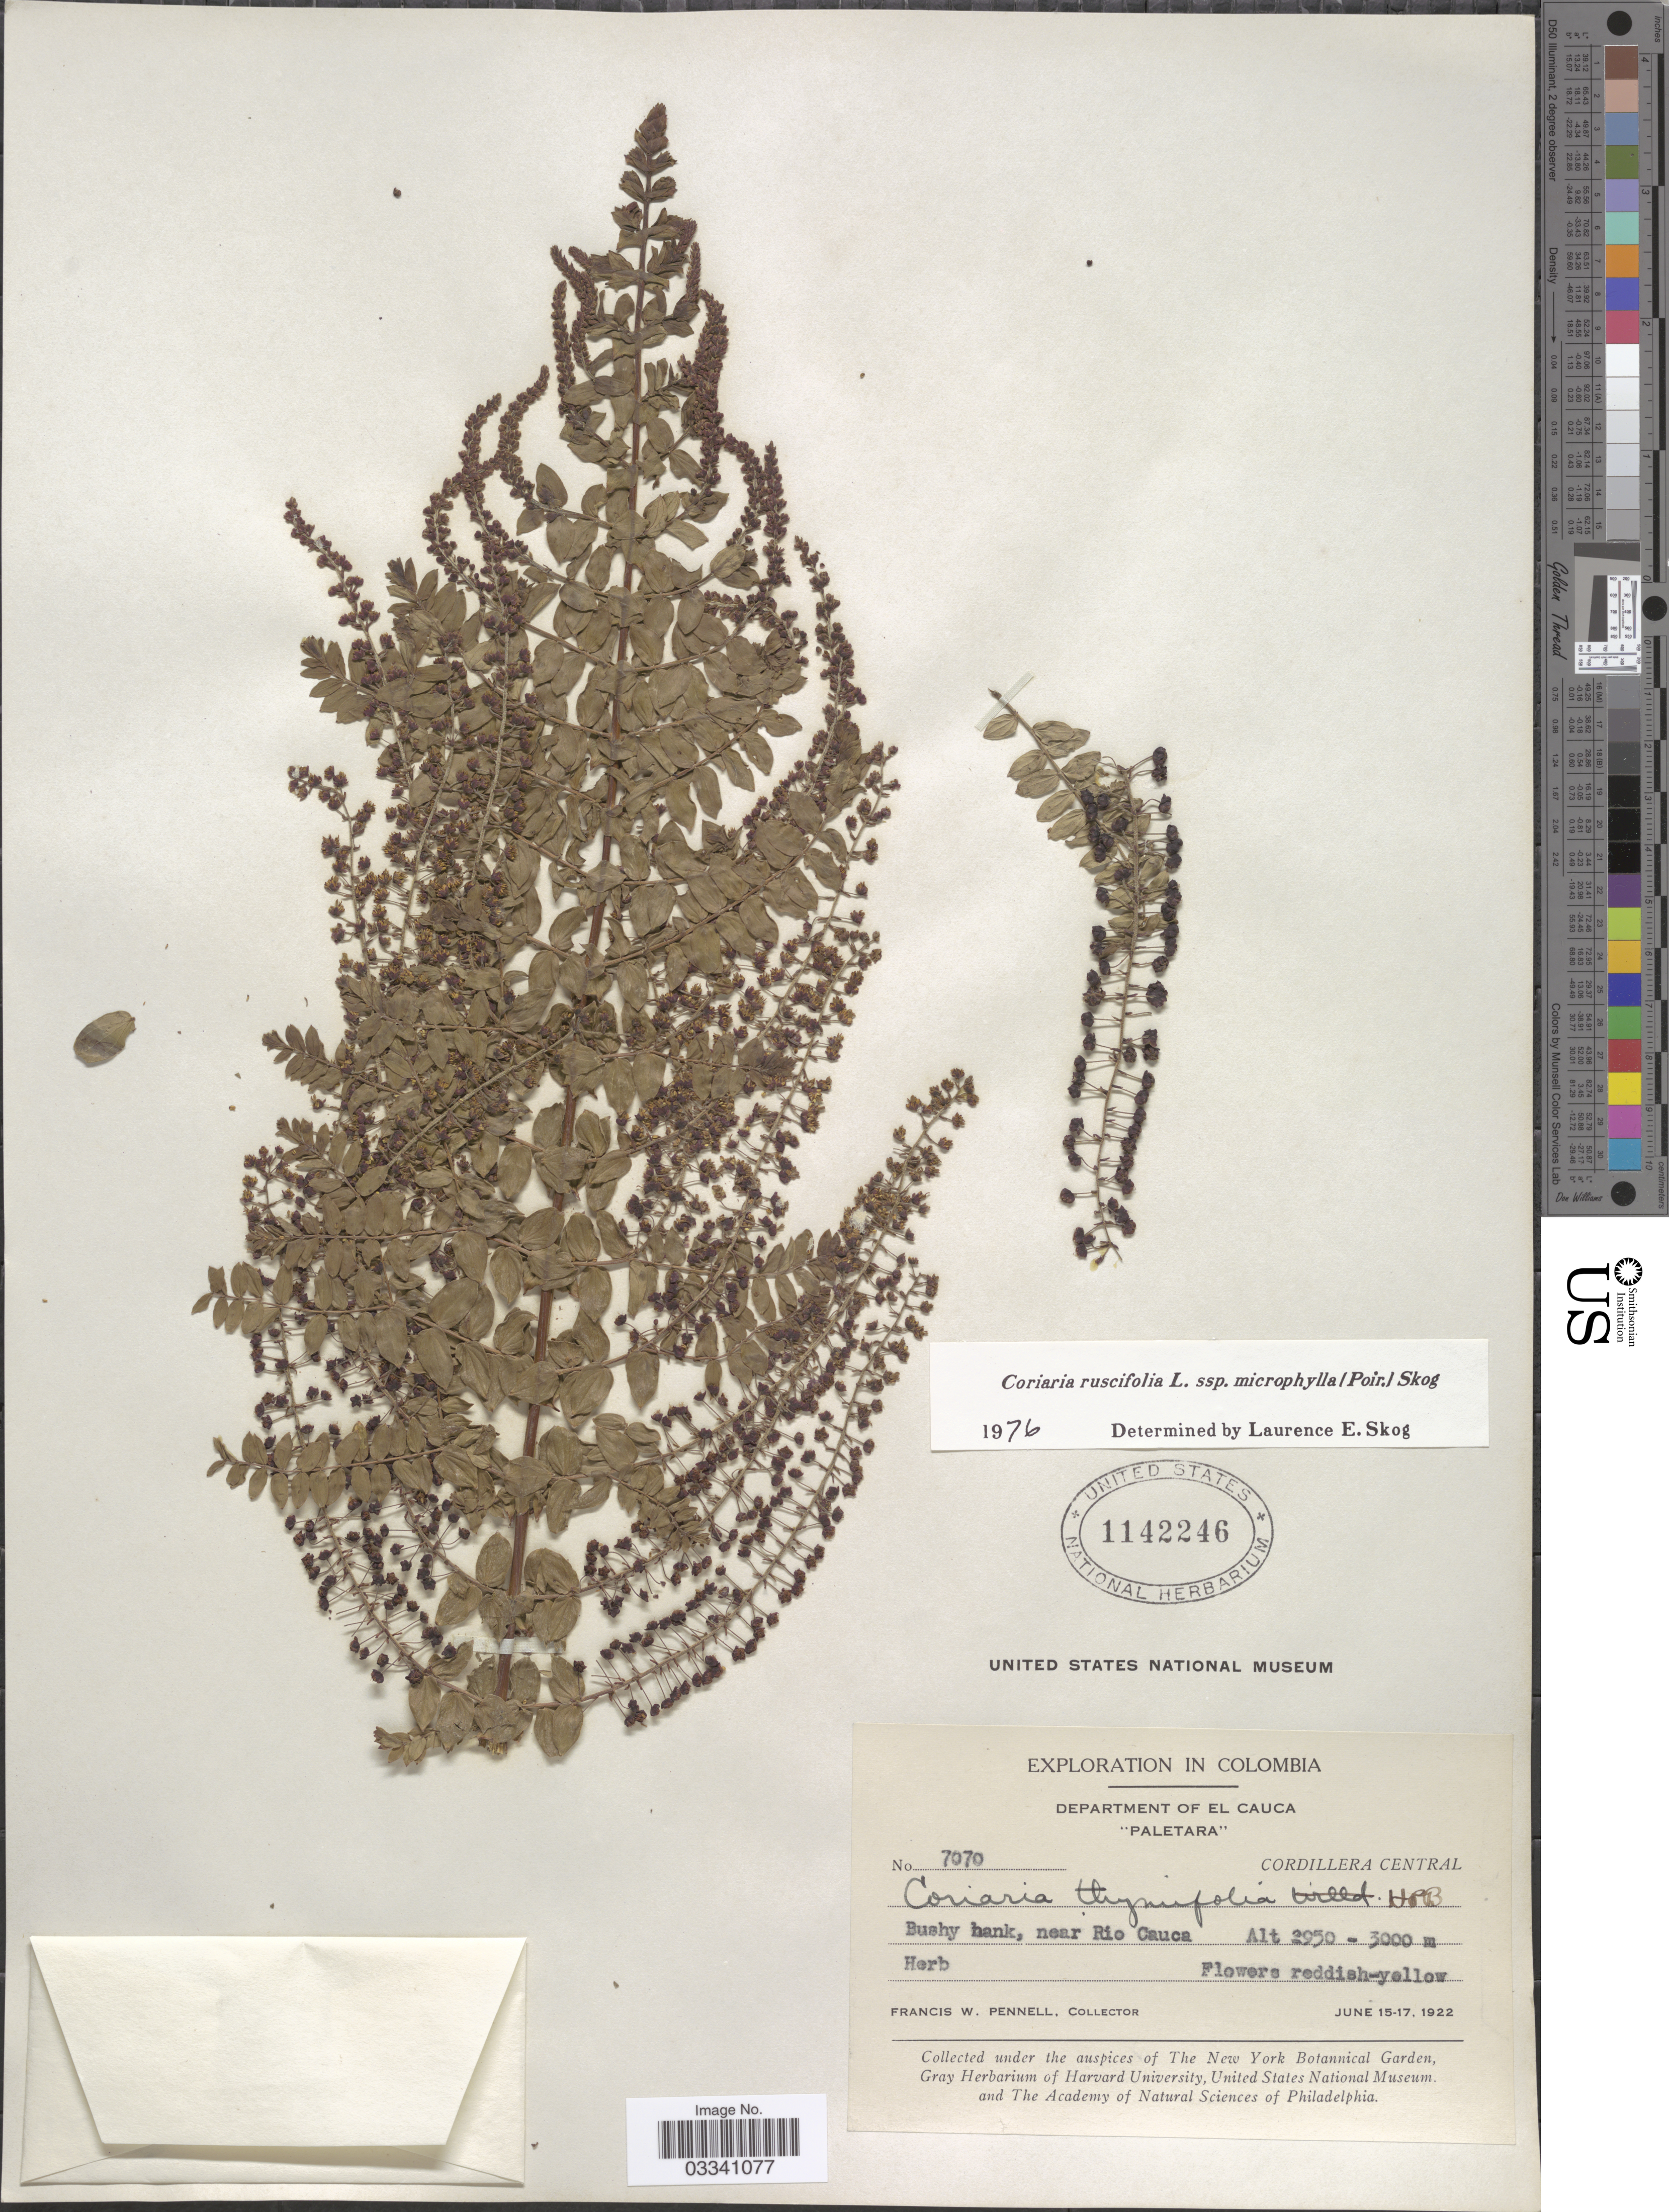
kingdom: Plantae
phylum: Tracheophyta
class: Magnoliopsida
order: Cucurbitales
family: Coriariaceae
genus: Coriaria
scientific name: Coriaria ruscifolia subsp. microphylla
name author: (Poir.) L.E. Skog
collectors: F. W. Pennell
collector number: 7070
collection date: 1922-06-15/1922-06-17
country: Colombia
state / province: Cauca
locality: Department of El Cauca, "Paletara", Cordillera Central, near Rio Cauca.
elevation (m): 2950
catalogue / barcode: US 1142246